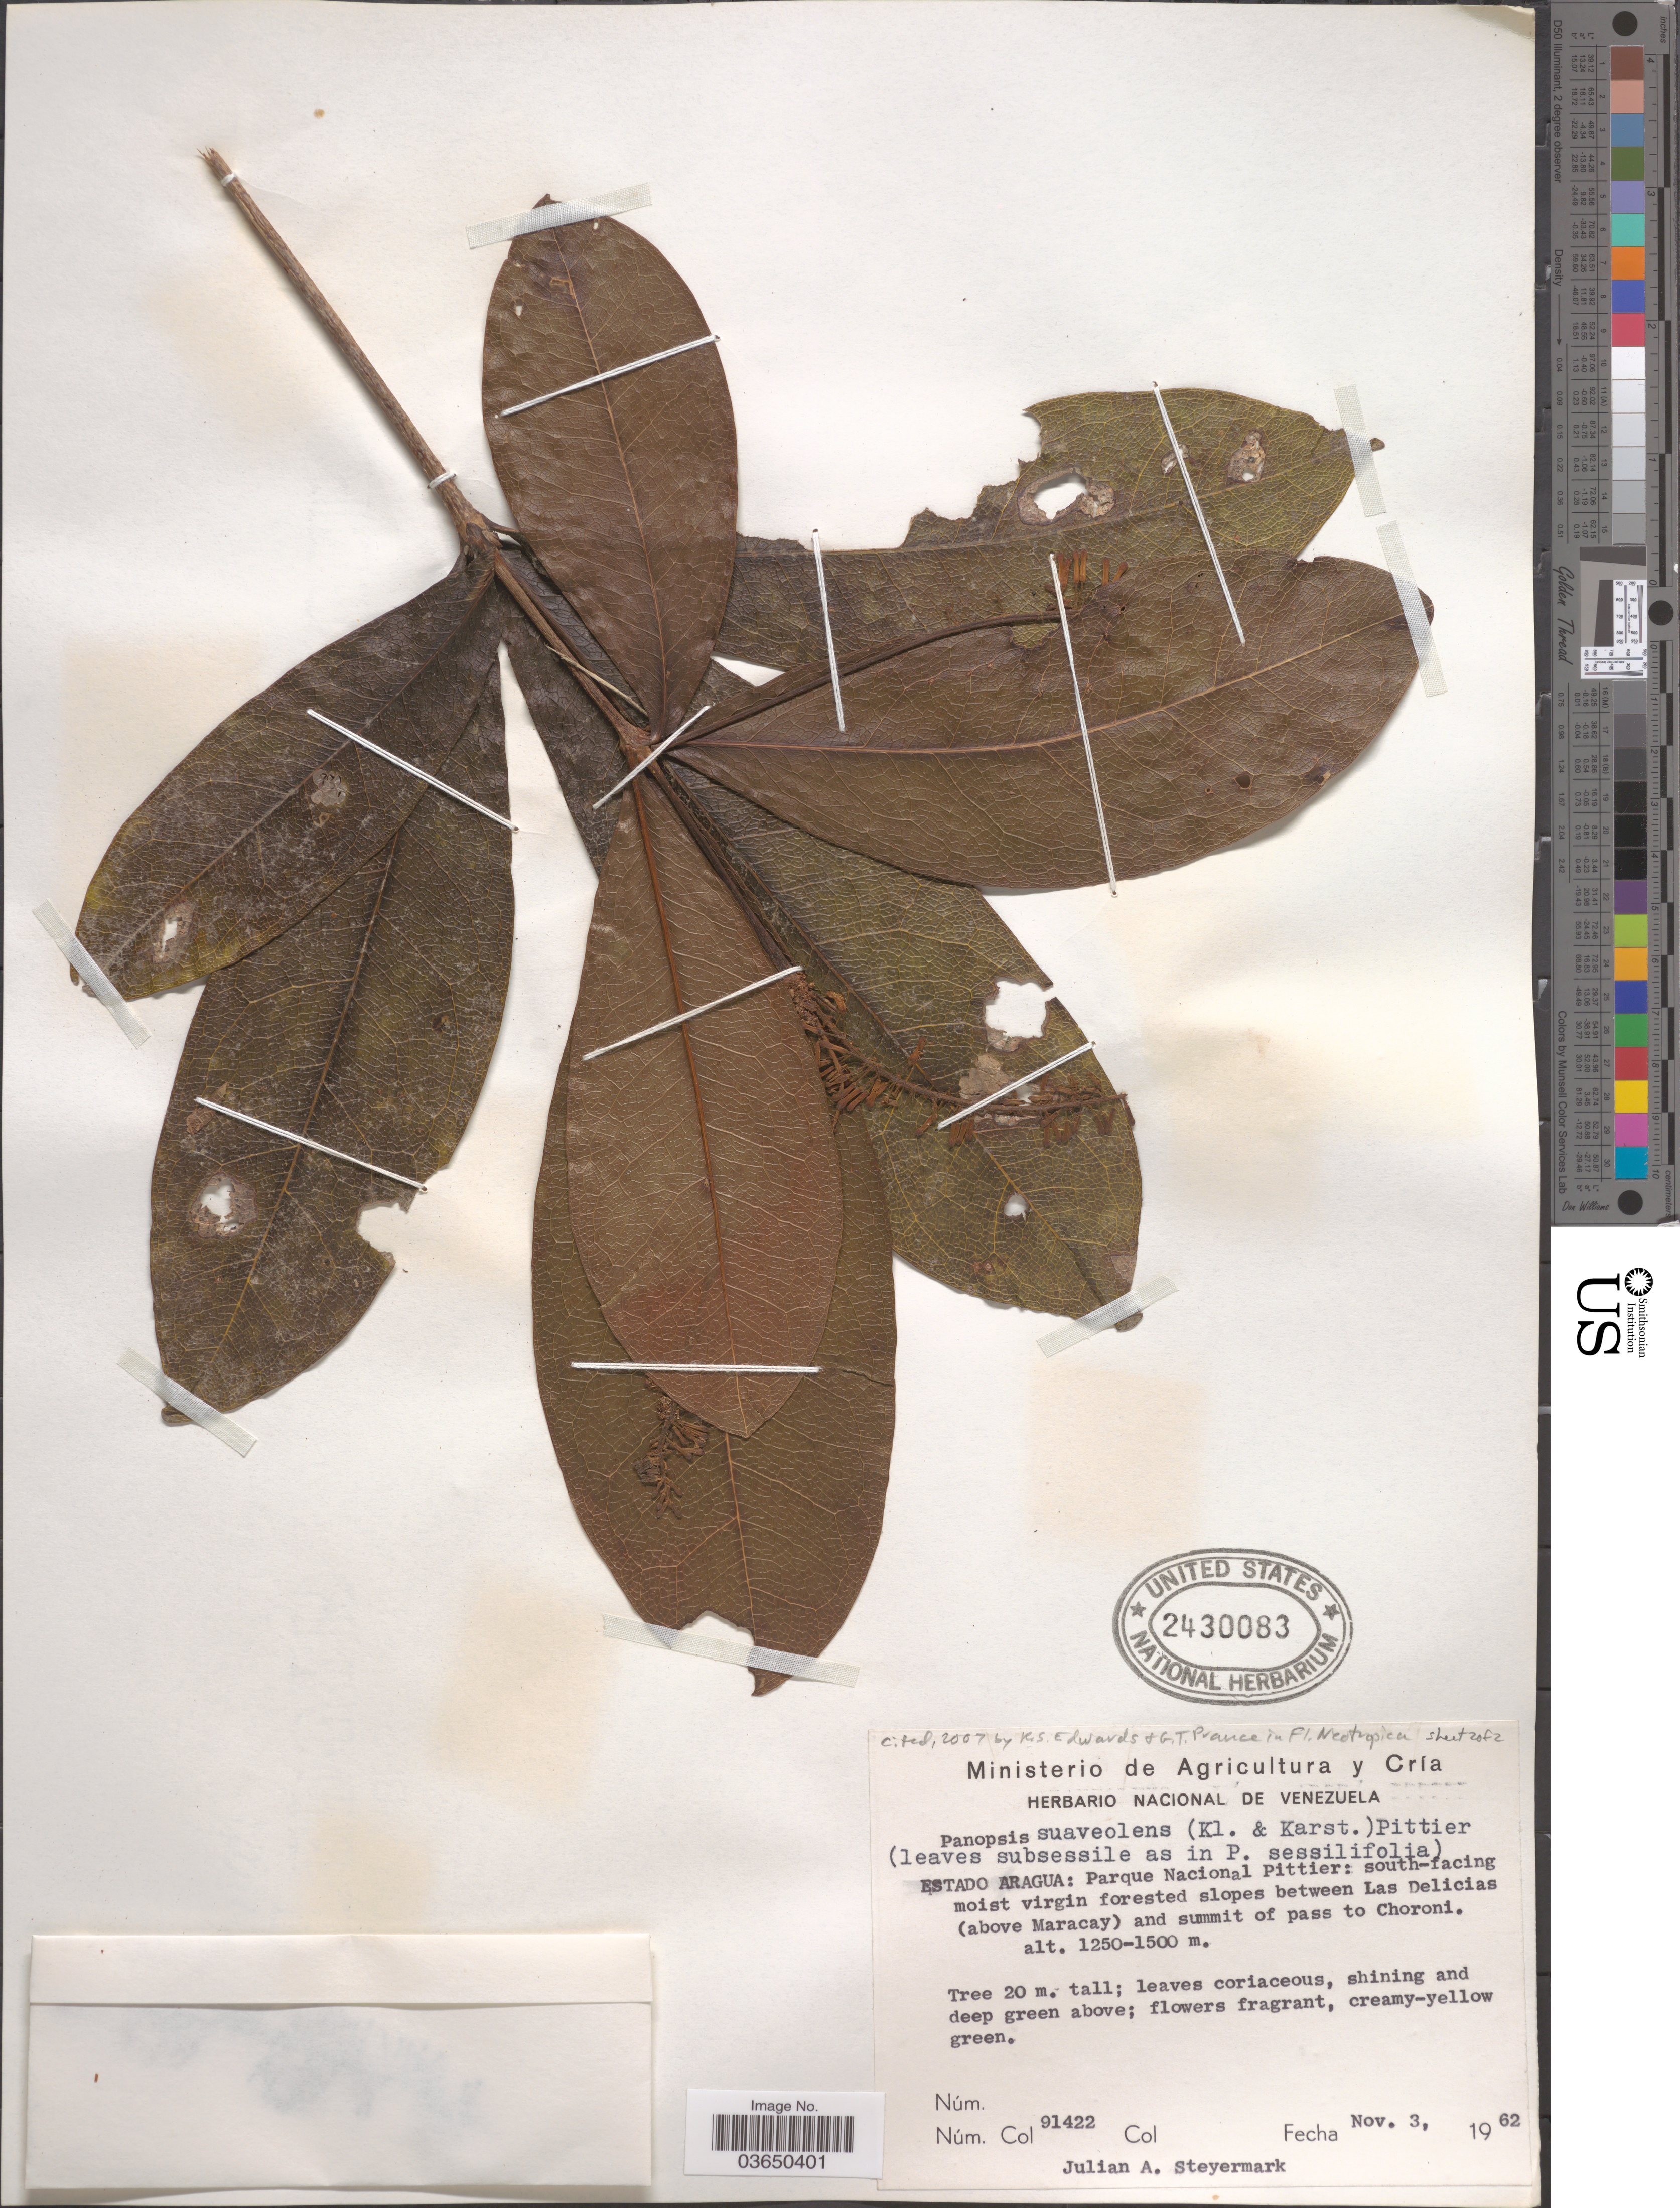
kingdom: Plantae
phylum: Tracheophyta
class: Magnoliopsida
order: Proteales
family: Proteaceae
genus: Panopsis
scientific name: Panopsis suaveolens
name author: (Klotzsch & H. Karst.) Pittier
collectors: J. Steyermark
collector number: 91422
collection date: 1962-11-03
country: Venezuela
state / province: Aragua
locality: Estado Aragua: Parque Nacional Pittier: south-facing moist virgin forested slopes between Las Delicias (above Maracay) and summit of pass to Choroni.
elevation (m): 1250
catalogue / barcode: US 2430083